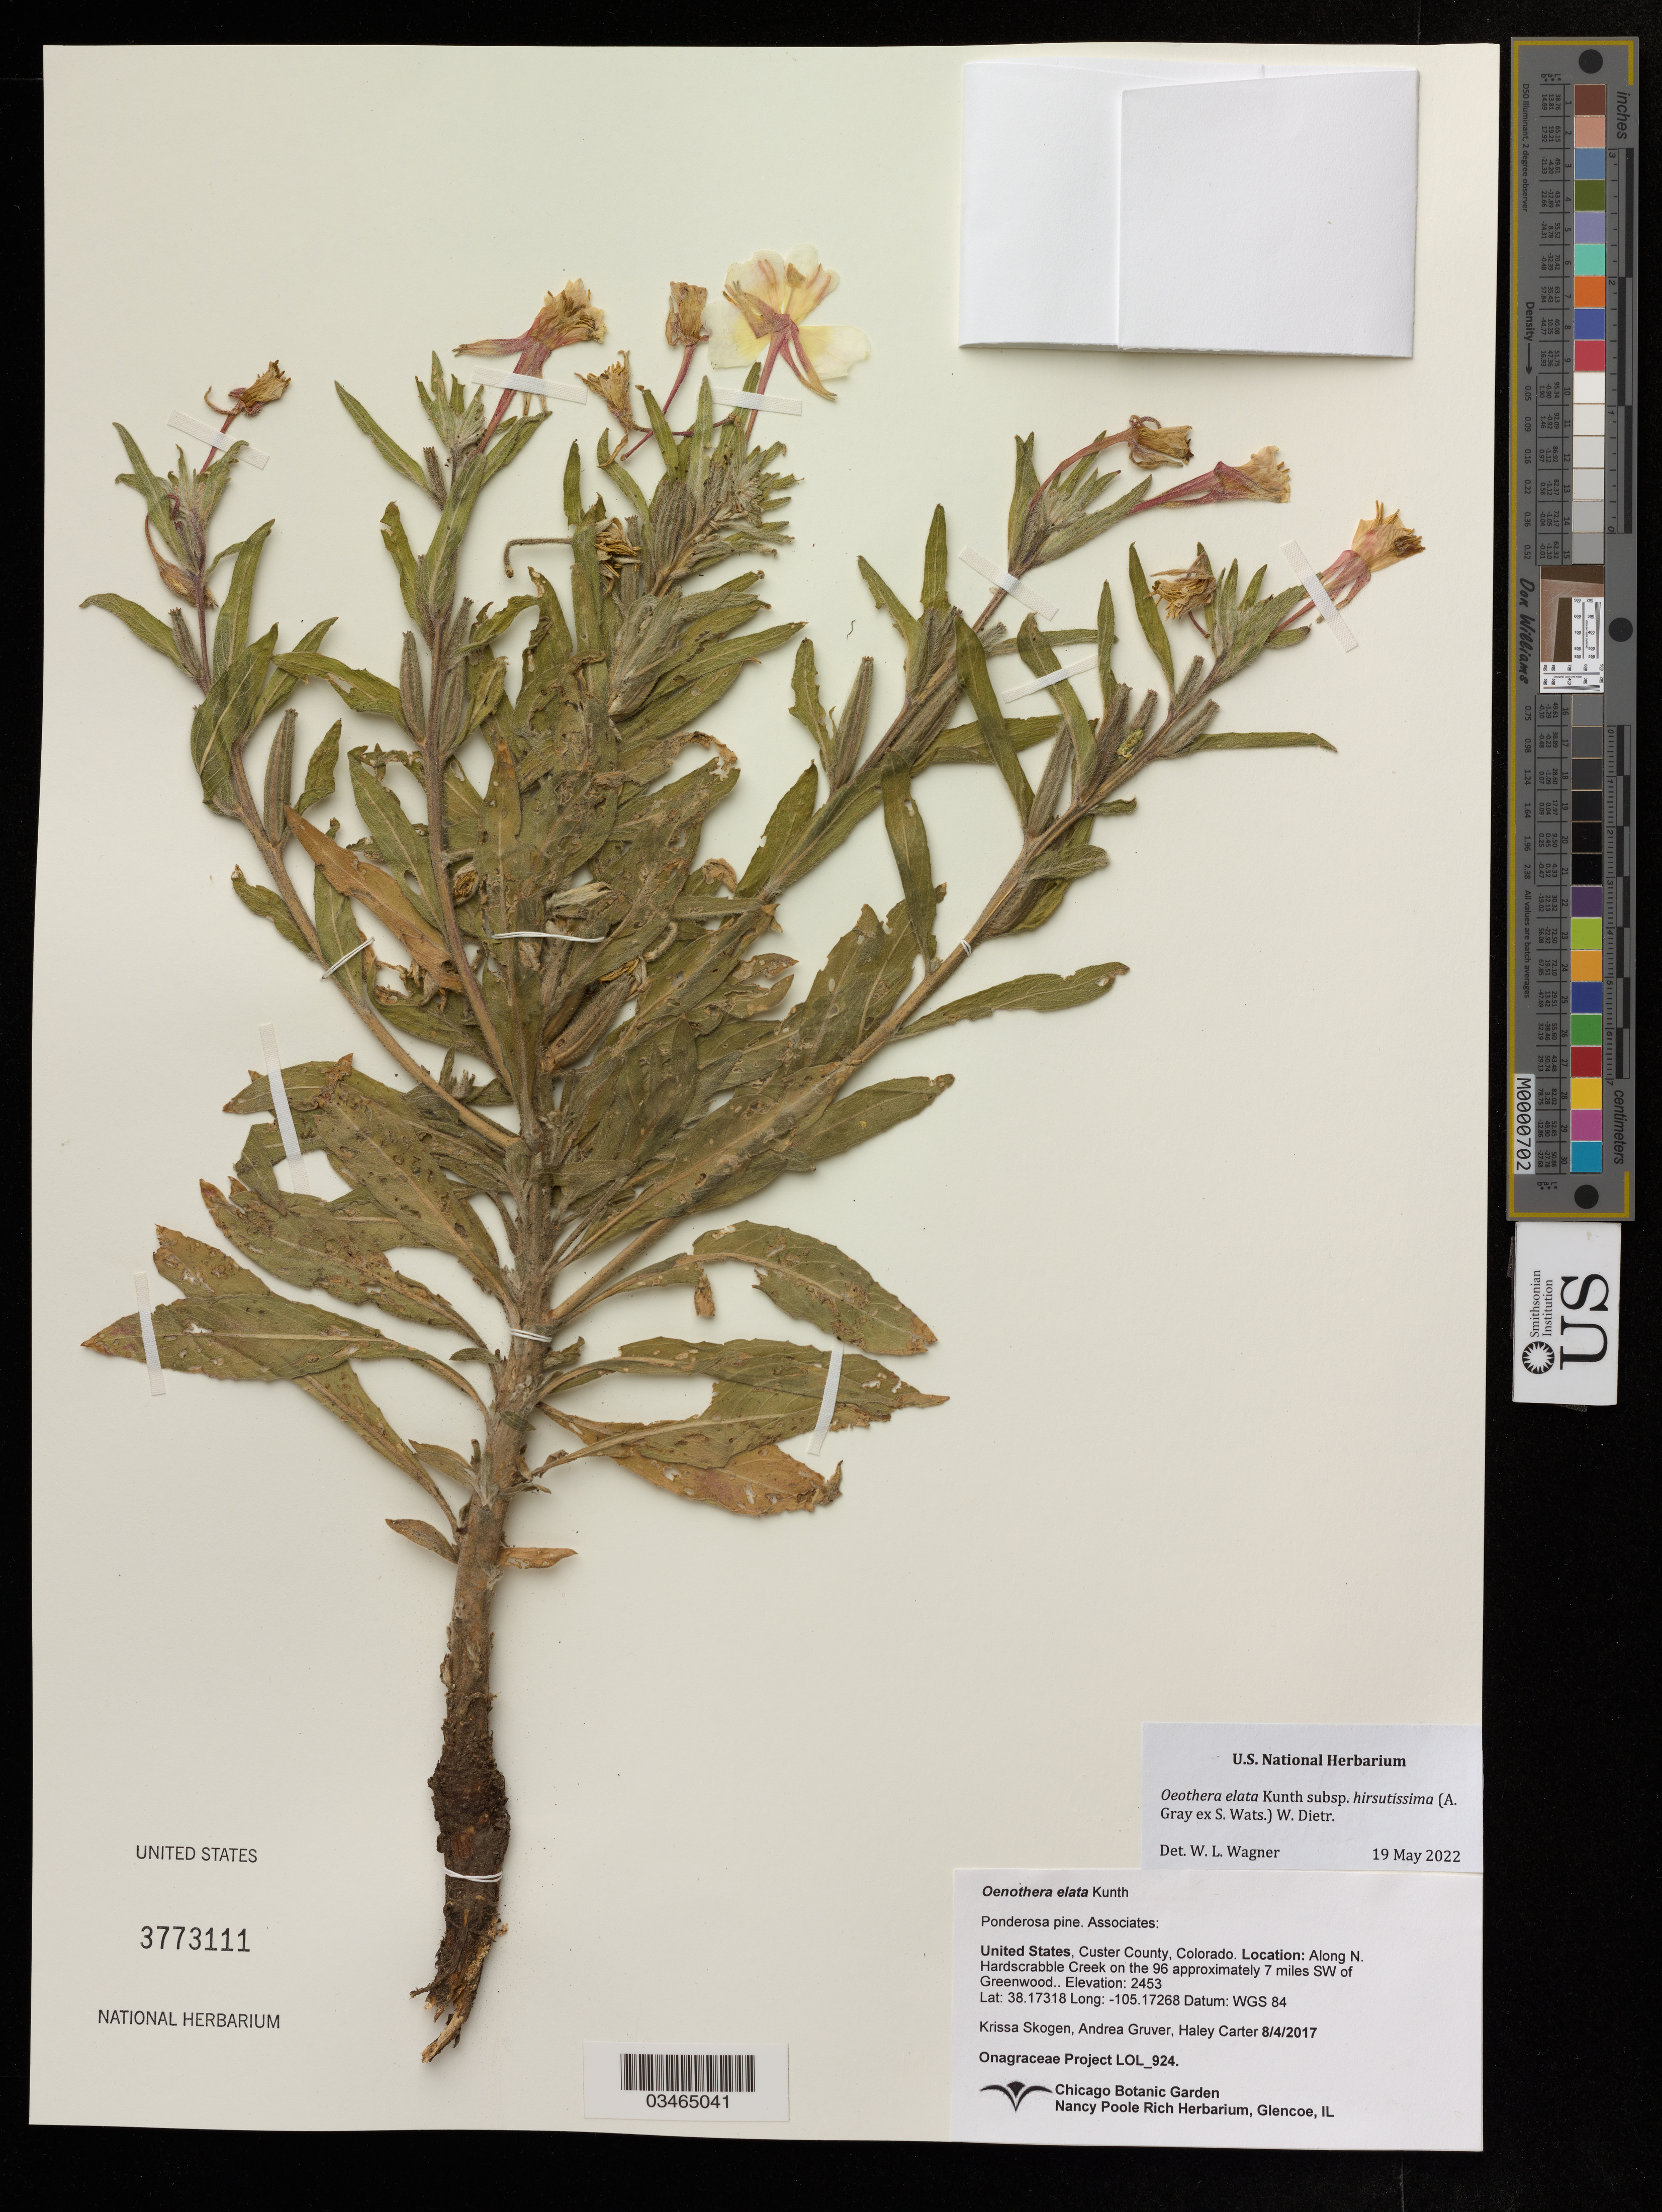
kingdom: Plantae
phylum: Tracheophyta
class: Magnoliopsida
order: Myrtales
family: Onagraceae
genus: Oenothera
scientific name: Oenothera elata subsp. hirsutissima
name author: (A. Gray ex S. Watson) W. Dietr.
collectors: K. Skogen & A. Gruver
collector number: Onagraceae Project LOL_924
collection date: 2017-08-04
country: United States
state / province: Colorado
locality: Custer County, Along N. Hardscrabble Creek on the 96 approximately 7 miles SW of Greenwood.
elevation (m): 2453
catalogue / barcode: US 3773111